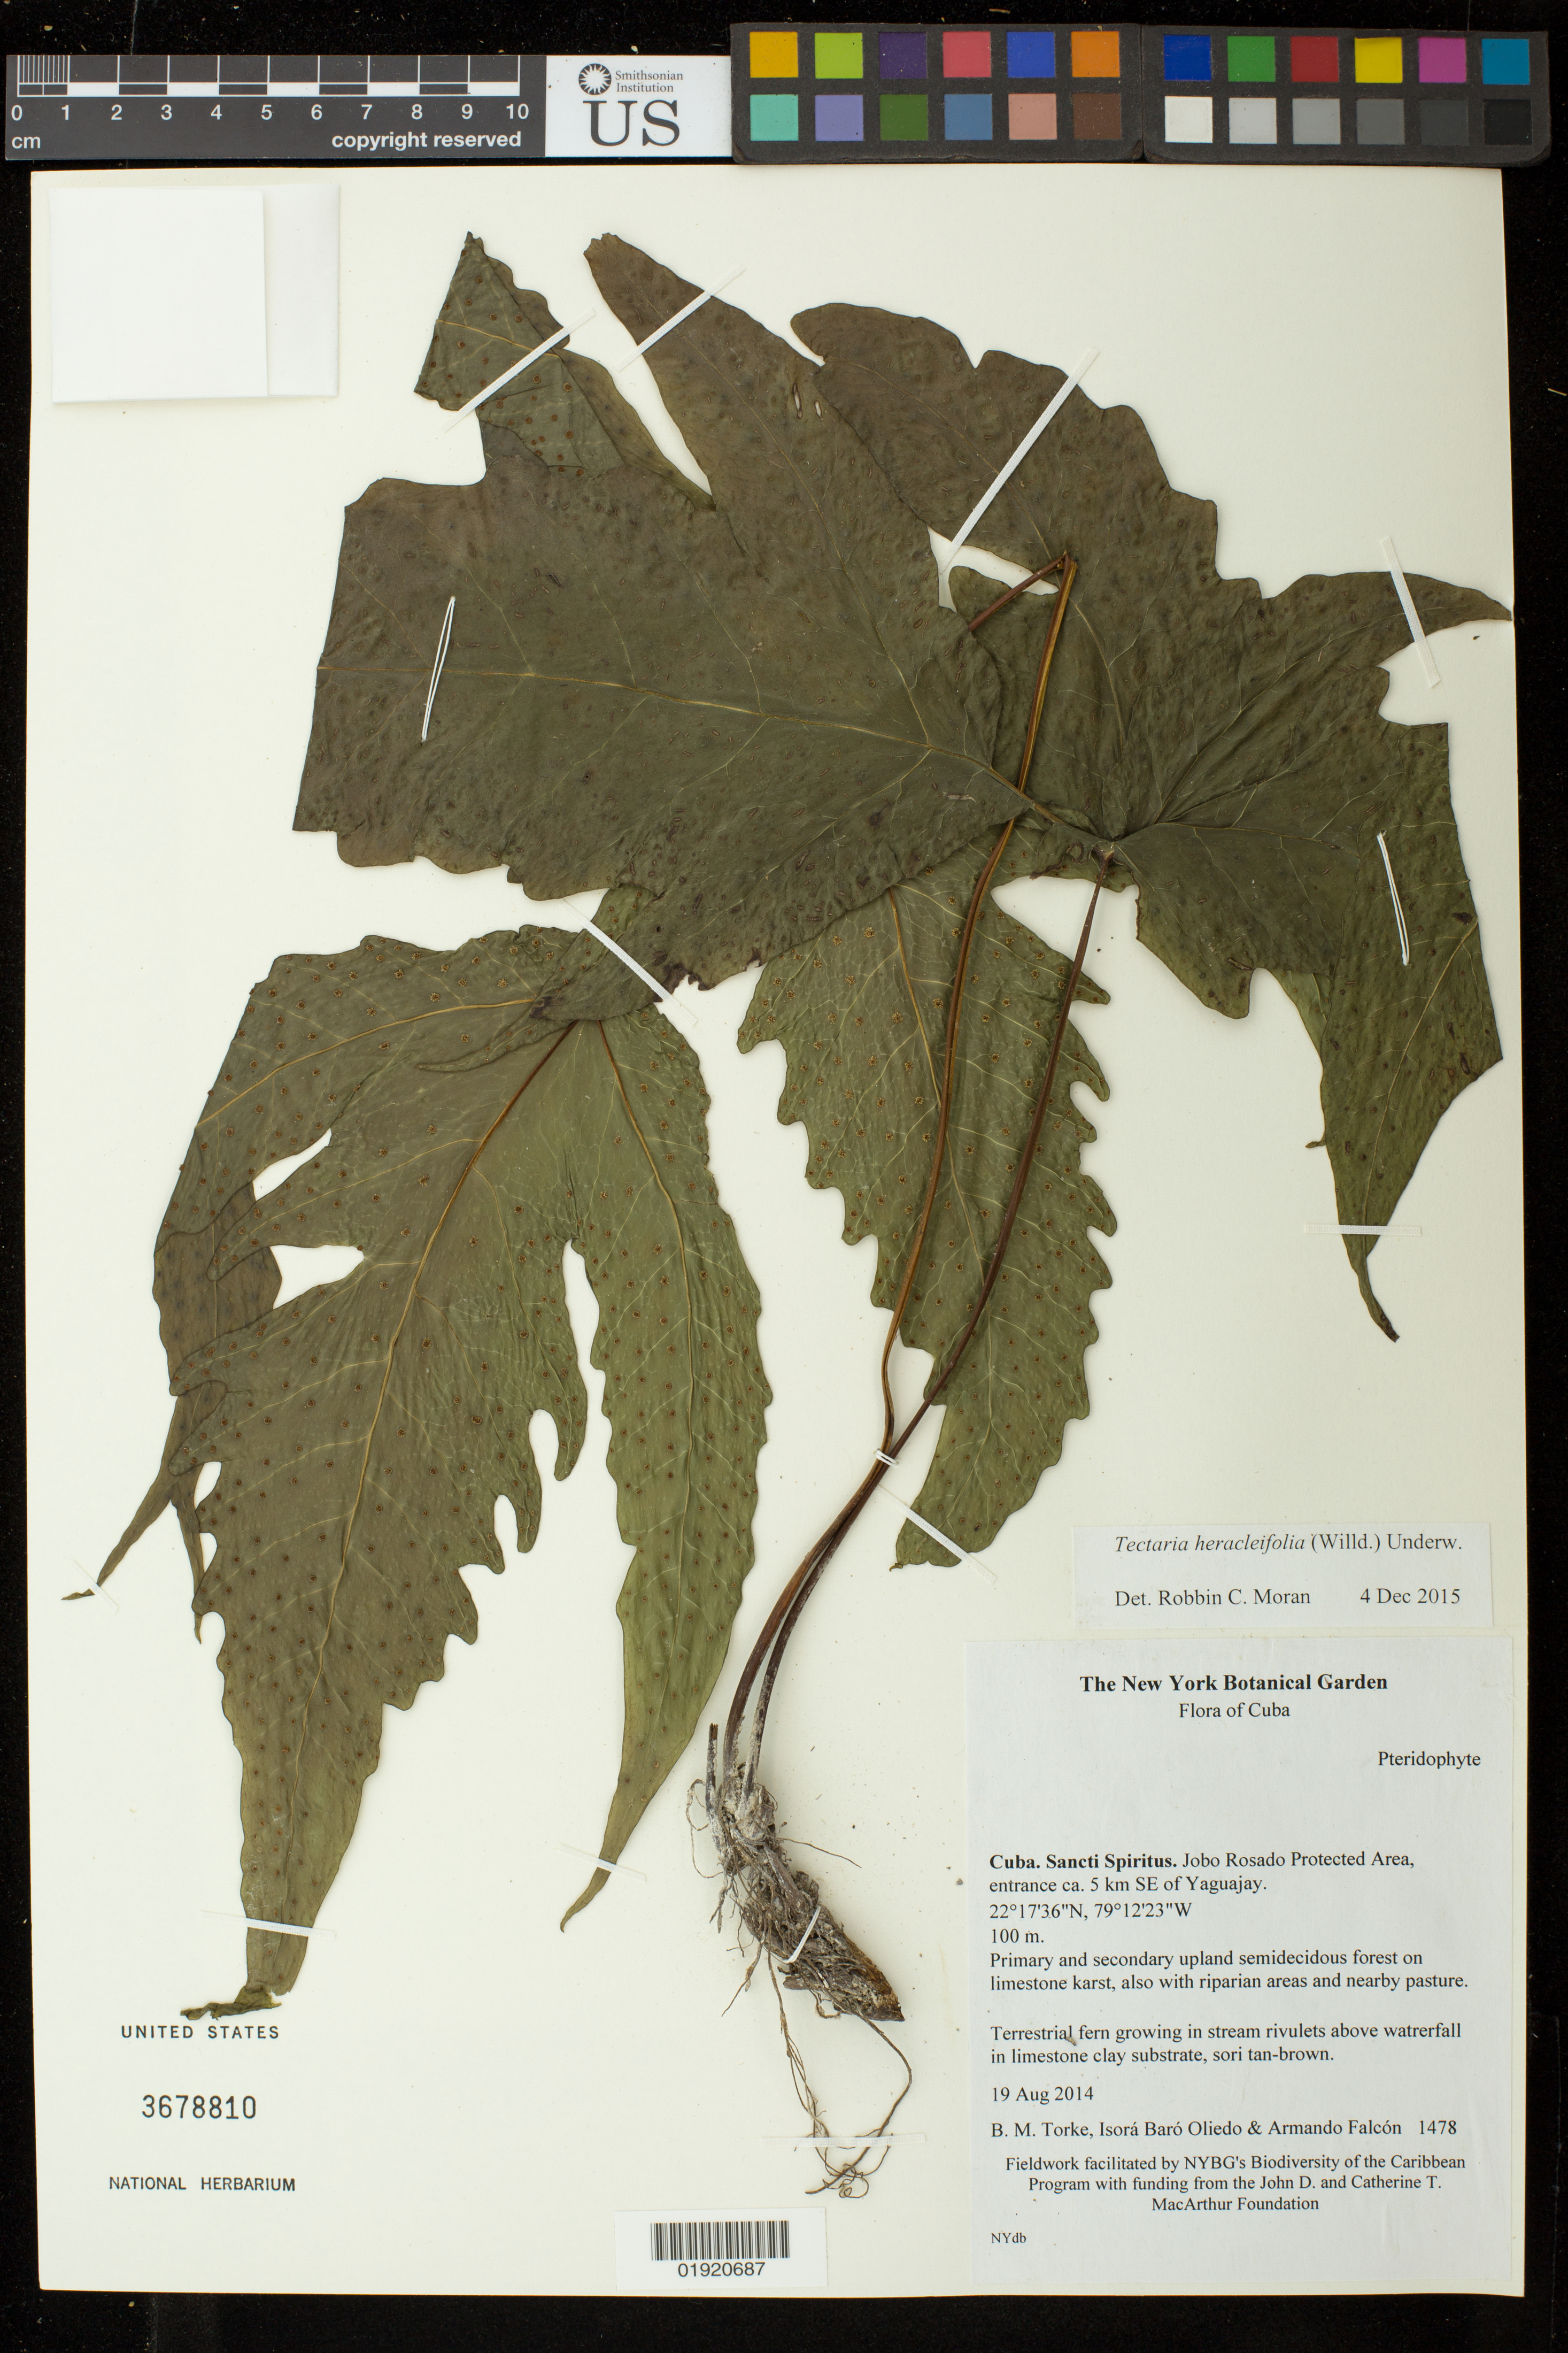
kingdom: Plantae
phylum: Tracheophyta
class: Polypodiopsida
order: Polypodiales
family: Tectariaceae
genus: Tectaria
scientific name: Tectaria heracleifolia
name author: (Willd.) Underw.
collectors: B. M. Torke, I. Baró Oliedo & A. Falcón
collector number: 1478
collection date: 2014-08-19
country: Cuba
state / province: Sancti Spíritus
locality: Cuba. Sancti Spiritus. Jobo Rosada Protected Area, entrance ca. 5 km SE of Yaguajay.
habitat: Primary and secondary upland semideciduous forest on limestone karst, also with riparian areas and nearby pasture.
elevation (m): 100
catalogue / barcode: US 3678810